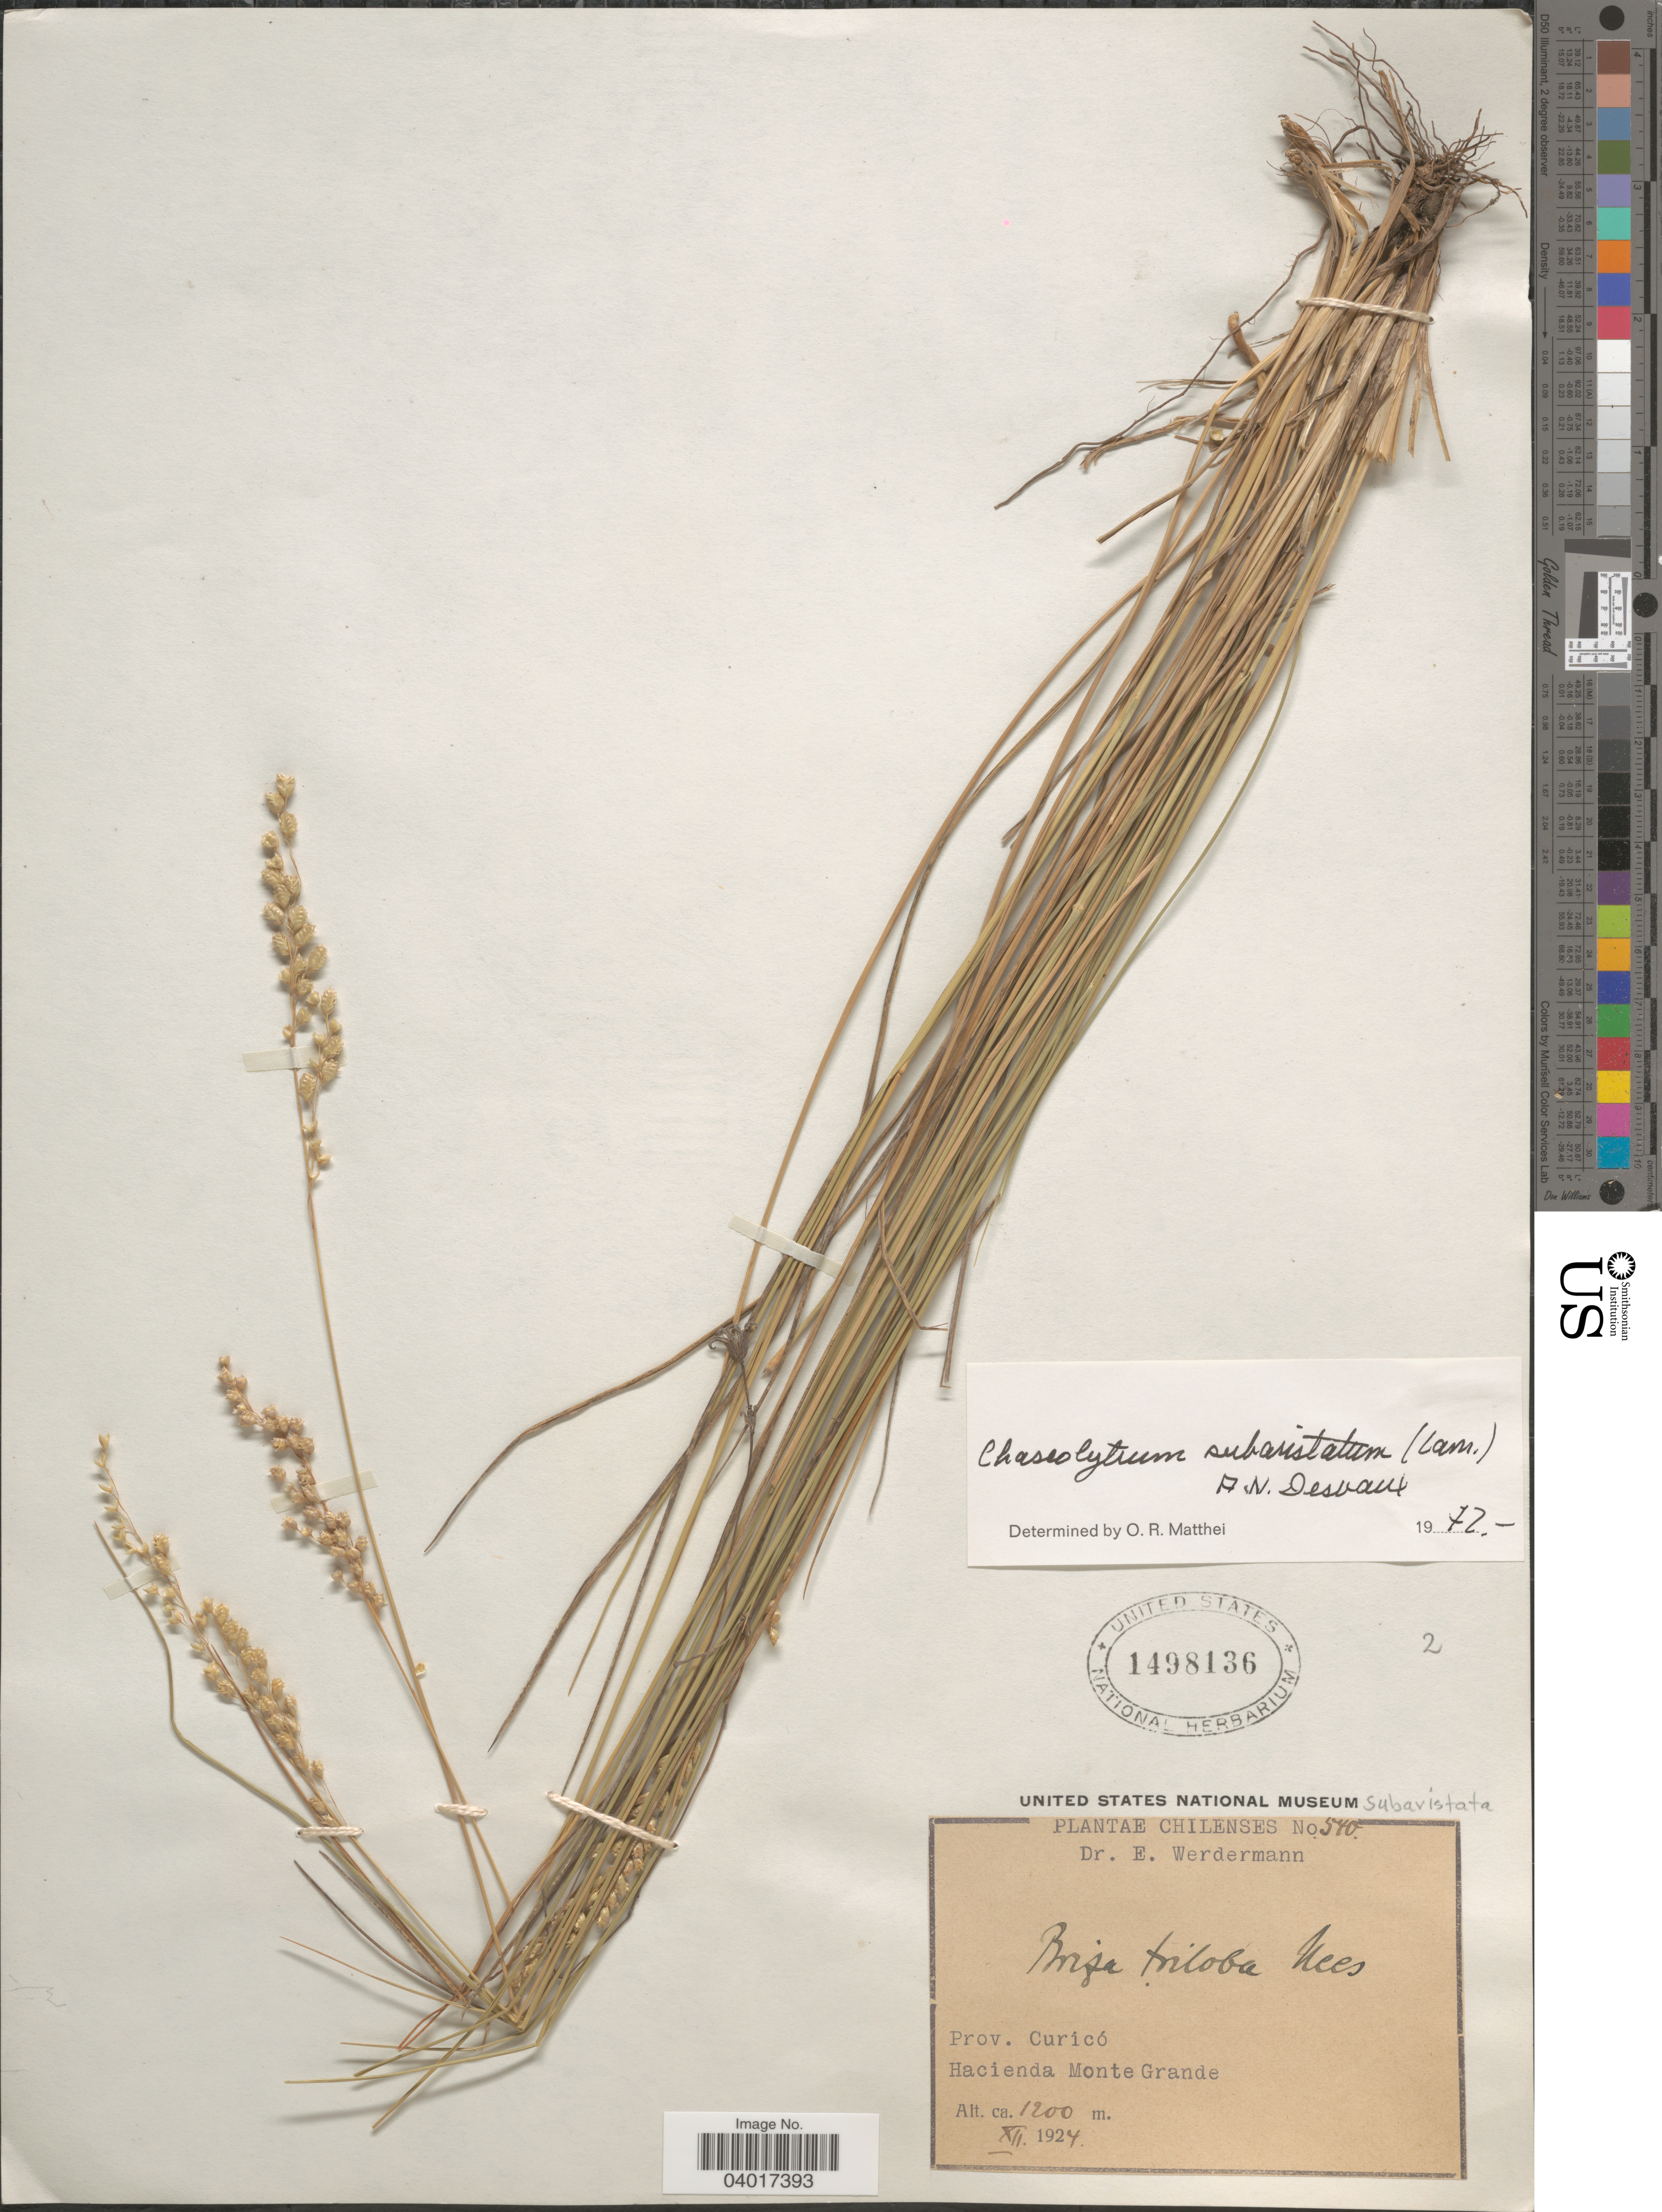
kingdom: Plantae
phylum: Tracheophyta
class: Liliopsida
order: Poales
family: Poaceae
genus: Chascolytrum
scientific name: Chascolytrum subaristatum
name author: (Lam.) Desv.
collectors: E. Werdermann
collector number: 540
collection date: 1924-12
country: Chile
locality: Prov. Curicó. Hacienda Monte Grande.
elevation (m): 1200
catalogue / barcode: US 1498136